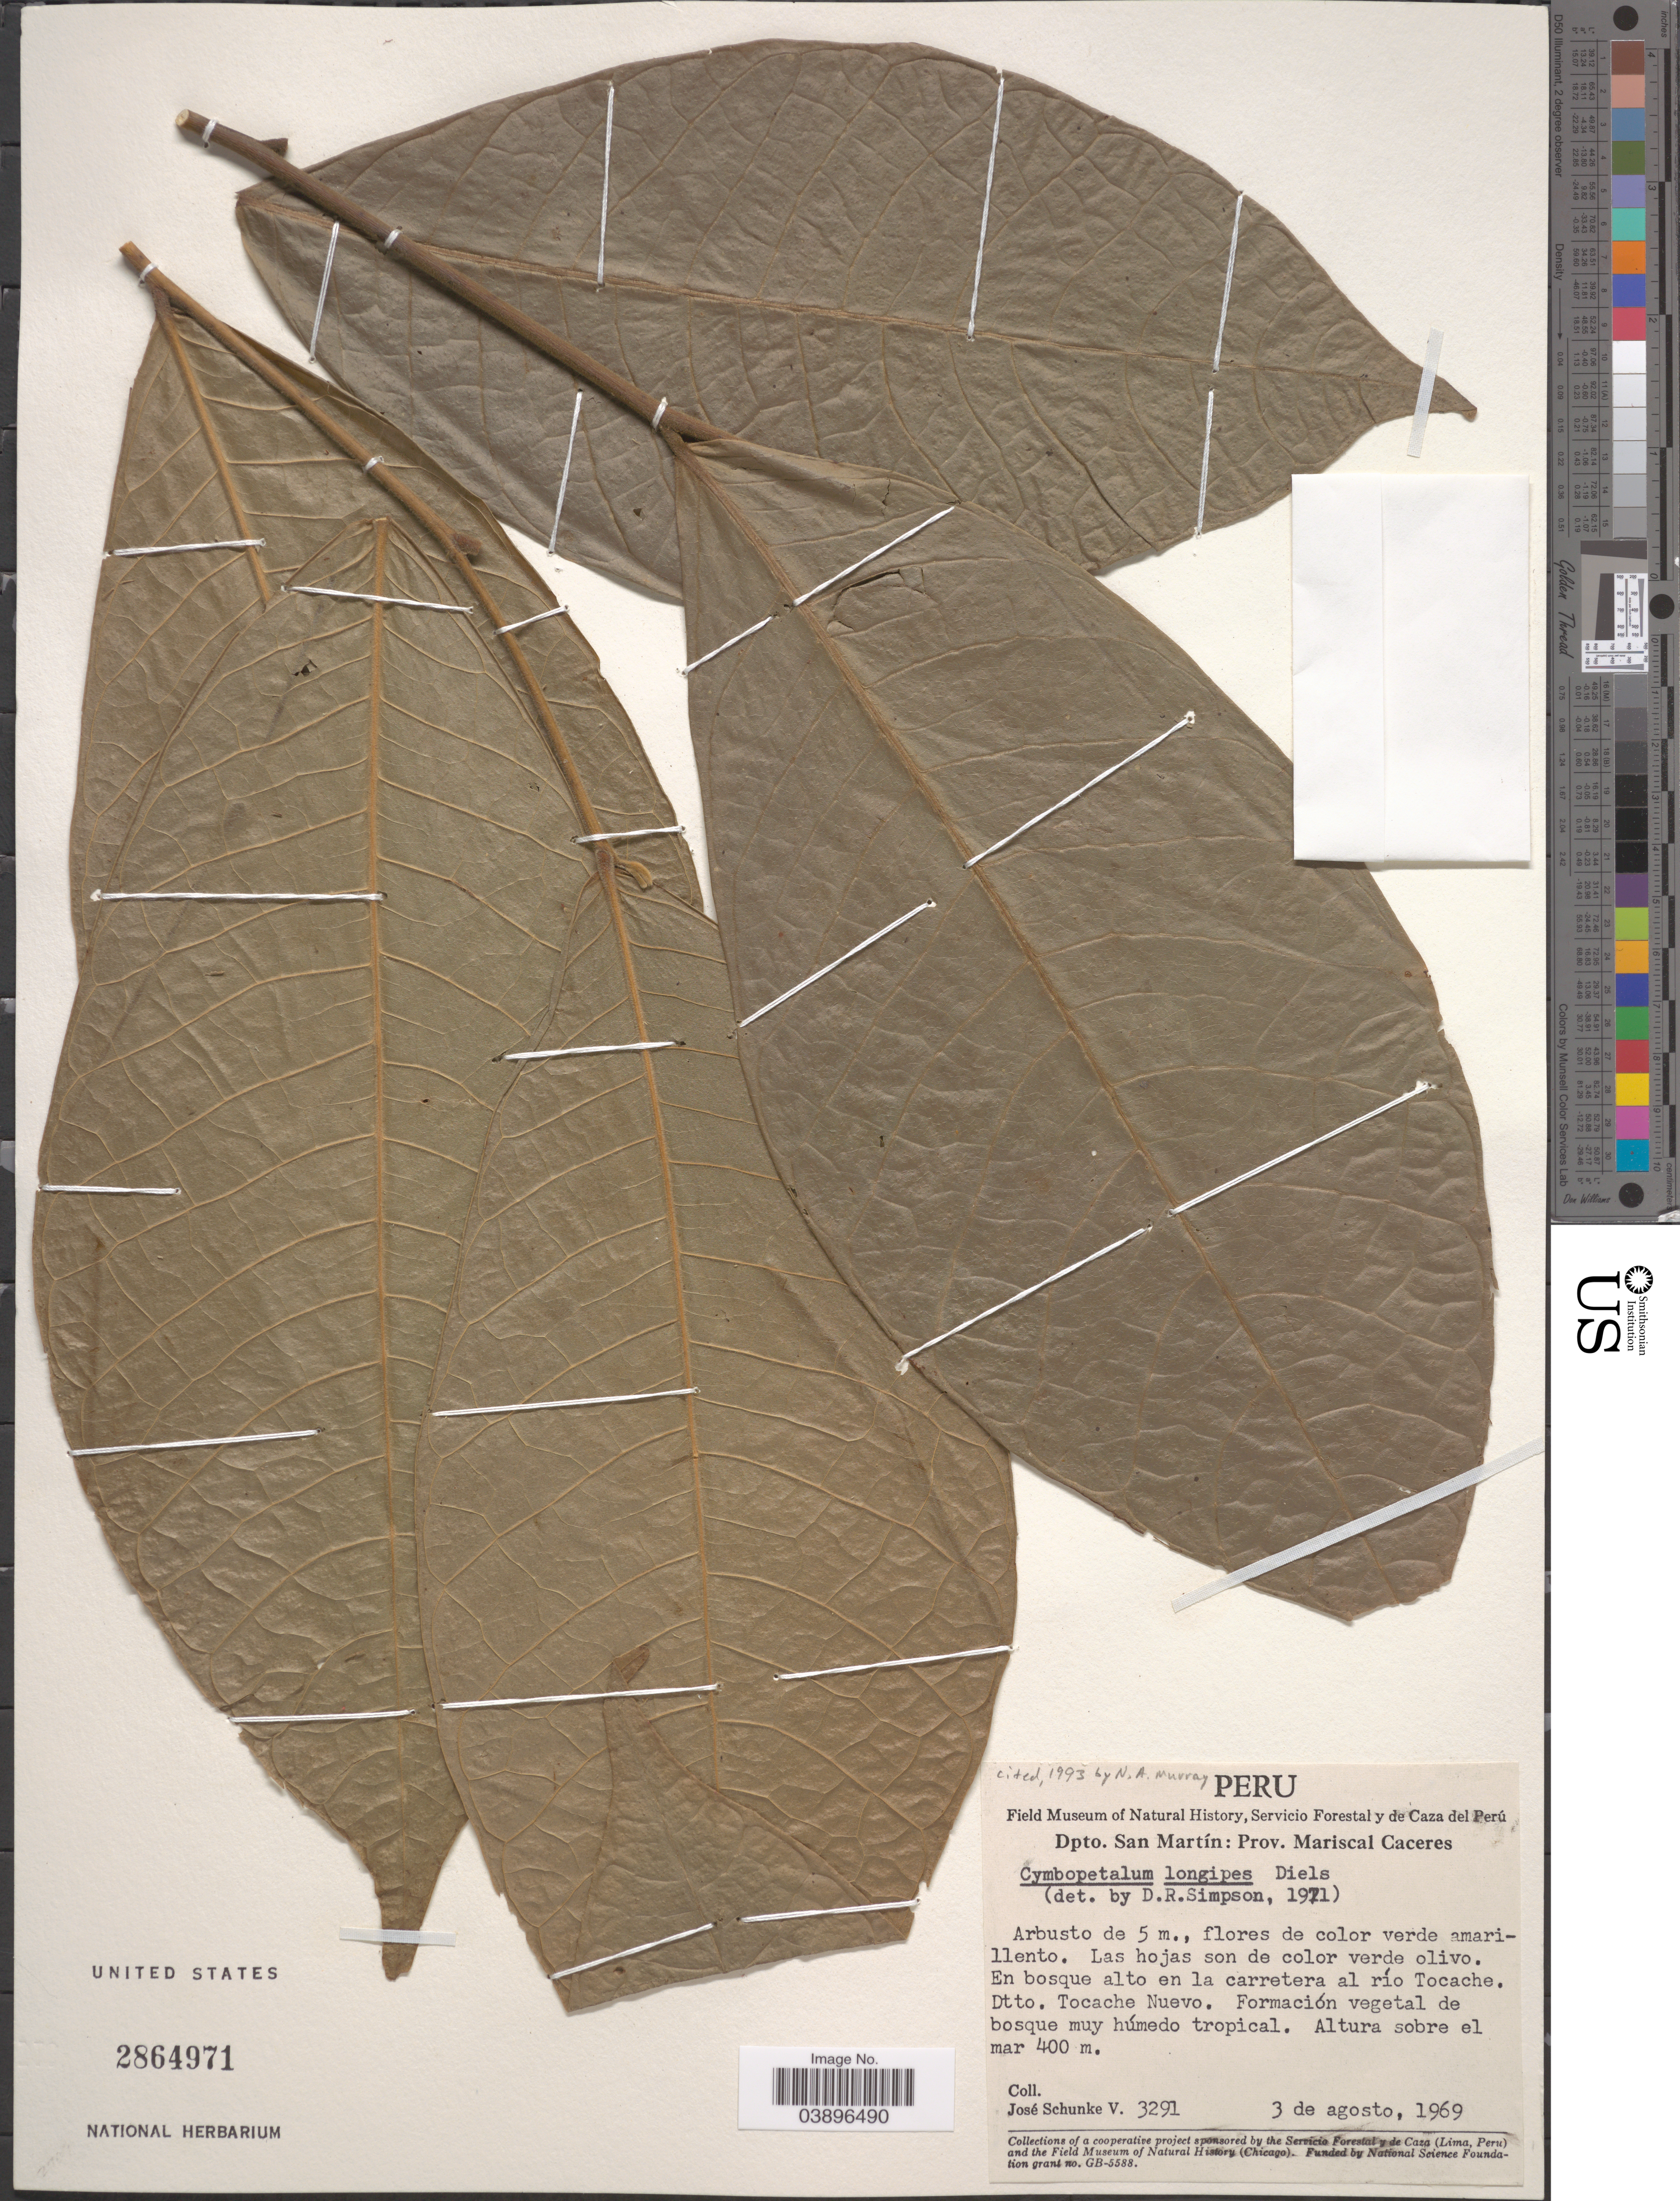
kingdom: Plantae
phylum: Tracheophyta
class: Magnoliopsida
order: Magnoliales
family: Annonaceae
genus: Cymbopetalum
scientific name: Cymbopetalum longipes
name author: Diels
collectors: J. Schunke Vigo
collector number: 3291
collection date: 1969-08-03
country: Peru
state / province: San Martín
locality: Dpto. San Martín: Prov. Mariscal Caceres. En bosque alto en la carretera al río Tocache. Dtto. Tocache Nuevo.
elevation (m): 400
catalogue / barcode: US 2864971